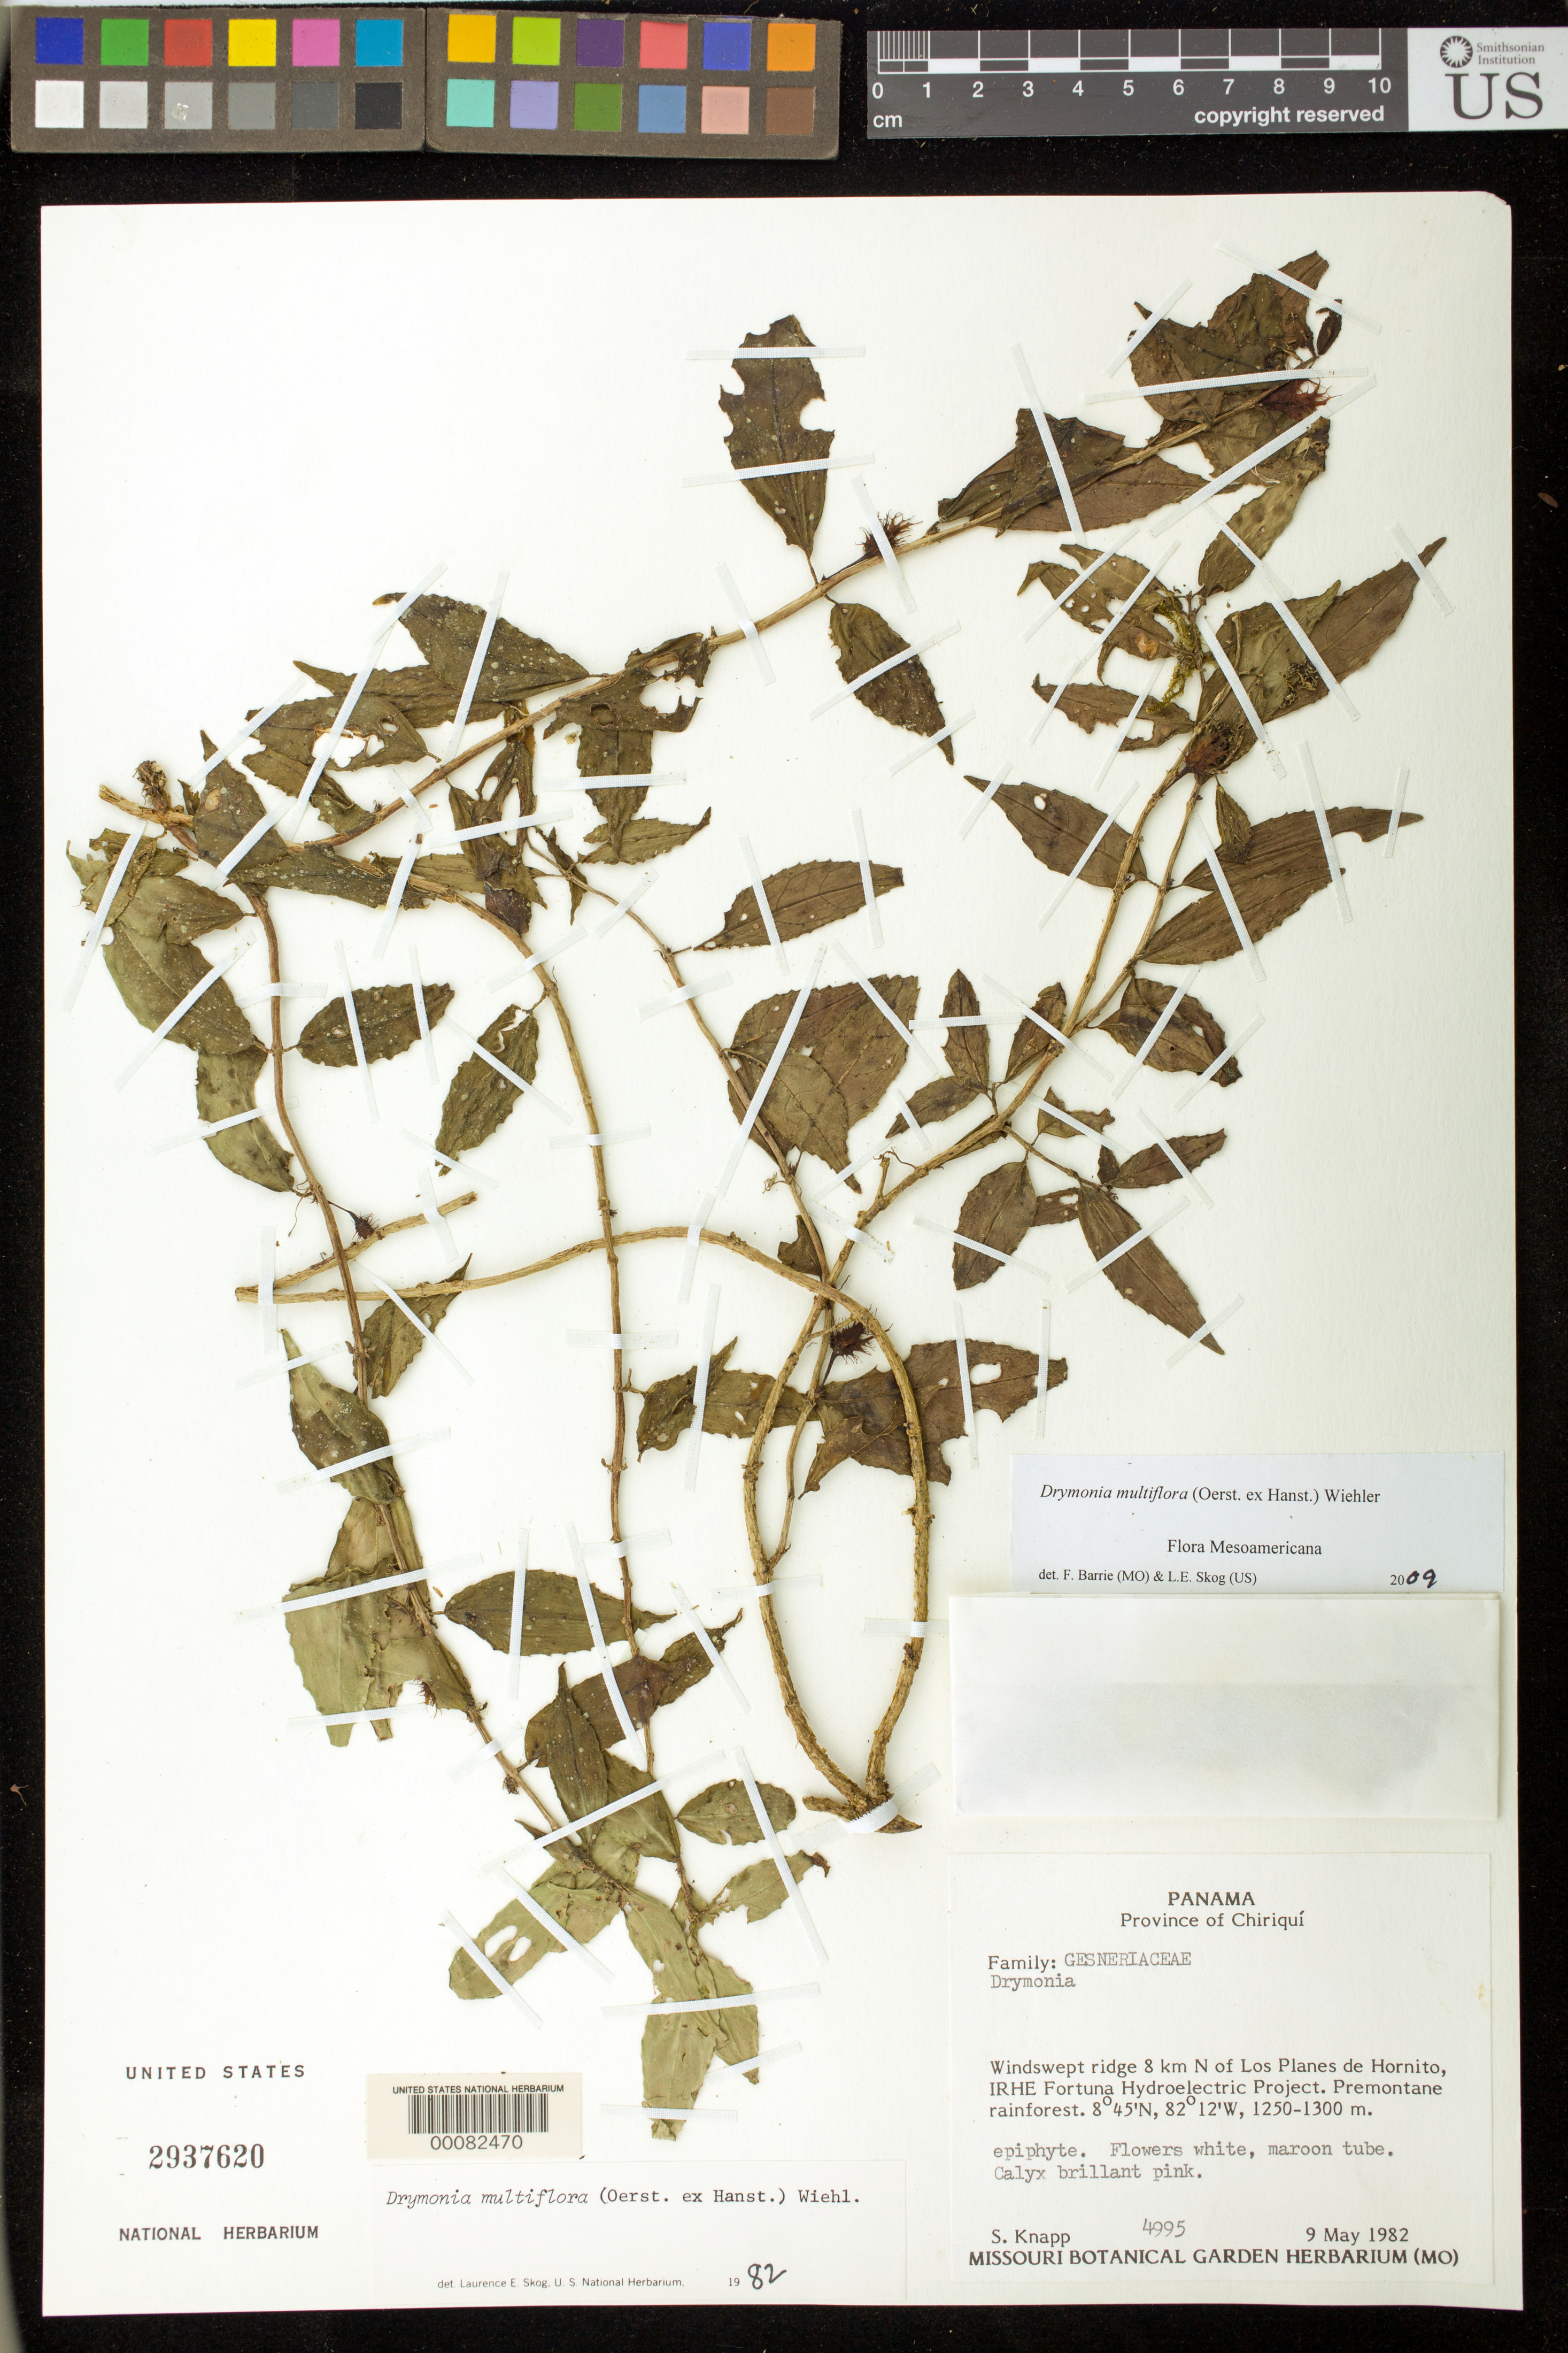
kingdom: Plantae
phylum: Tracheophyta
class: Magnoliopsida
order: Lamiales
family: Gesneriaceae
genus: Drymonia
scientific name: Drymonia multiflora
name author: (Oerst. ex Hanst.) Wiehler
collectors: S. Knapp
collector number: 4995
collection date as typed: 09 May 1982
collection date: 1982-05-09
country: Panama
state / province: Chiriquí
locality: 8 km N of Los Planes de Hornito, IRHE Fortuna Hydroelectric project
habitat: Premontane rainforest on windswept ridge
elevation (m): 1250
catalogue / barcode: US 2937620